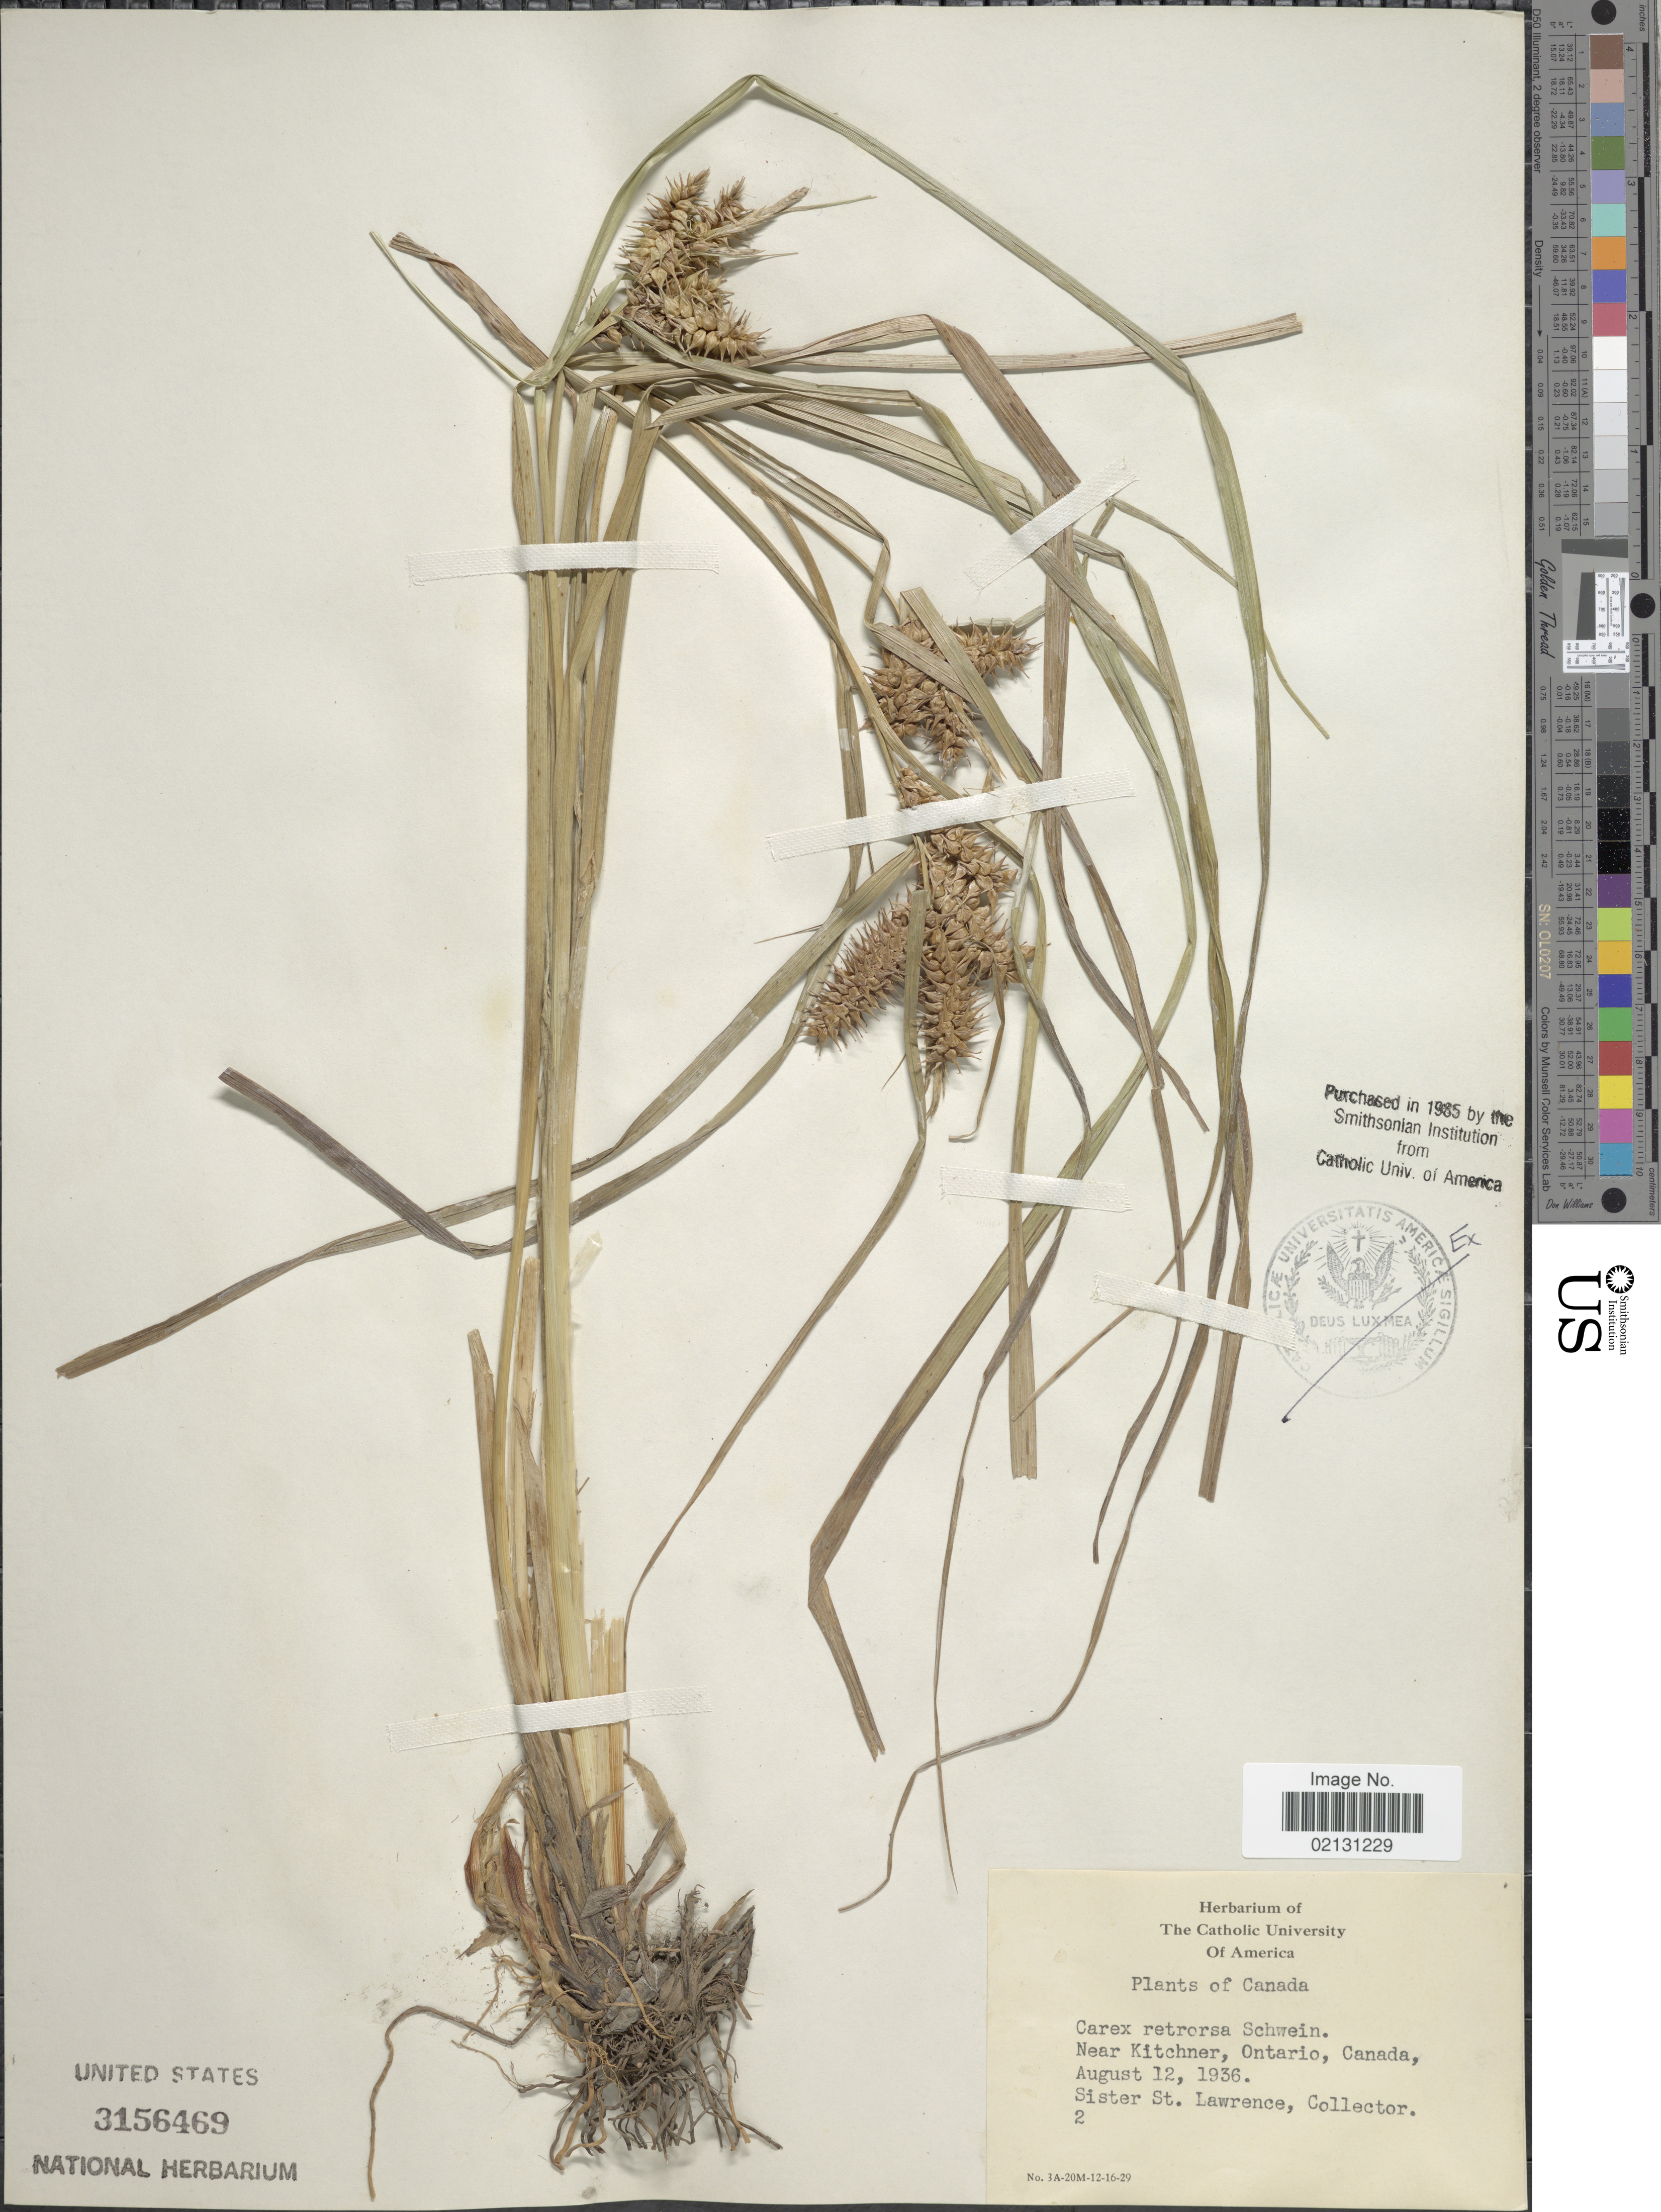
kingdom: Plantae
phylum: Tracheophyta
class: Liliopsida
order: Poales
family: Cyperaceae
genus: Carex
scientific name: Carex retrorsa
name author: Schwein.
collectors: S. Lawrence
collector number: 2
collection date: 1936-08-12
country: Canada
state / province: Ontario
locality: Near Kitchner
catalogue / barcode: US 3156469